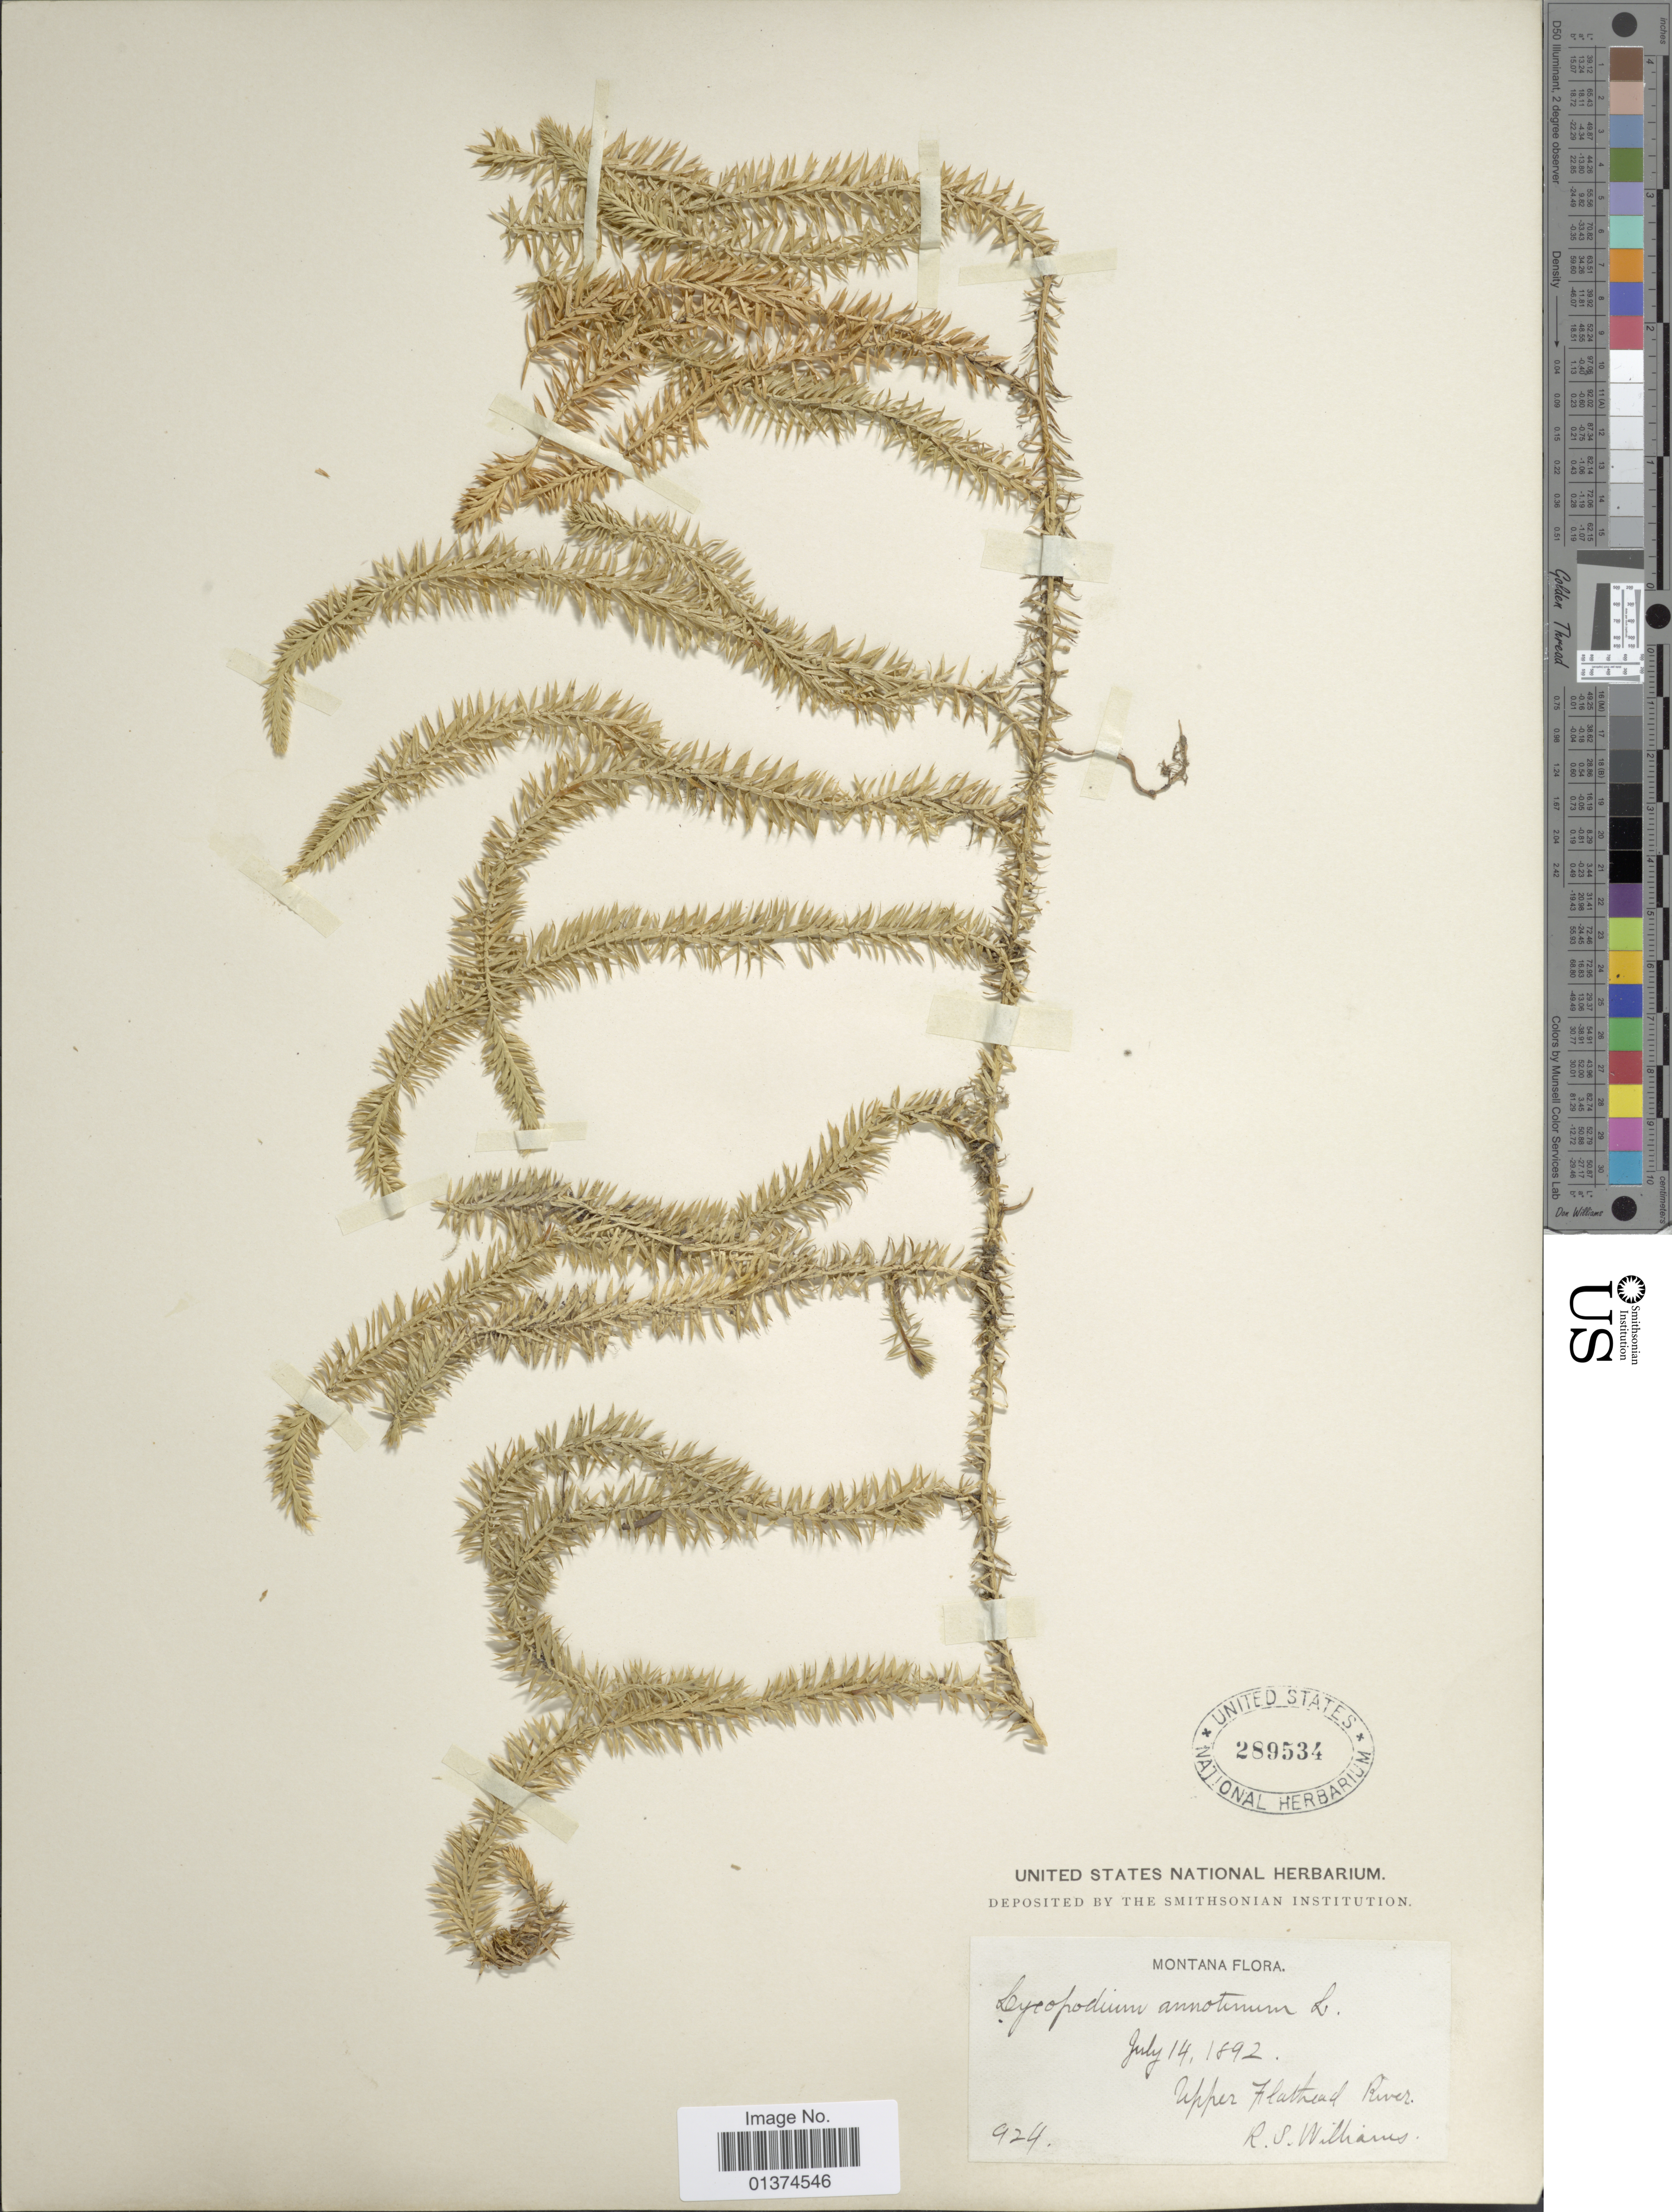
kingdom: Plantae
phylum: Tracheophyta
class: Lycopodiopsida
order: Lycopodiales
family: Lycopodiaceae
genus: Spinulum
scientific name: Spinulum annotinum subsp. annotinum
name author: (L.) A. Haines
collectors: R. S. Williams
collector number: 924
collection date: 1892-07-14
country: United States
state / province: Montana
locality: Upper Flathead River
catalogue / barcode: US 289534